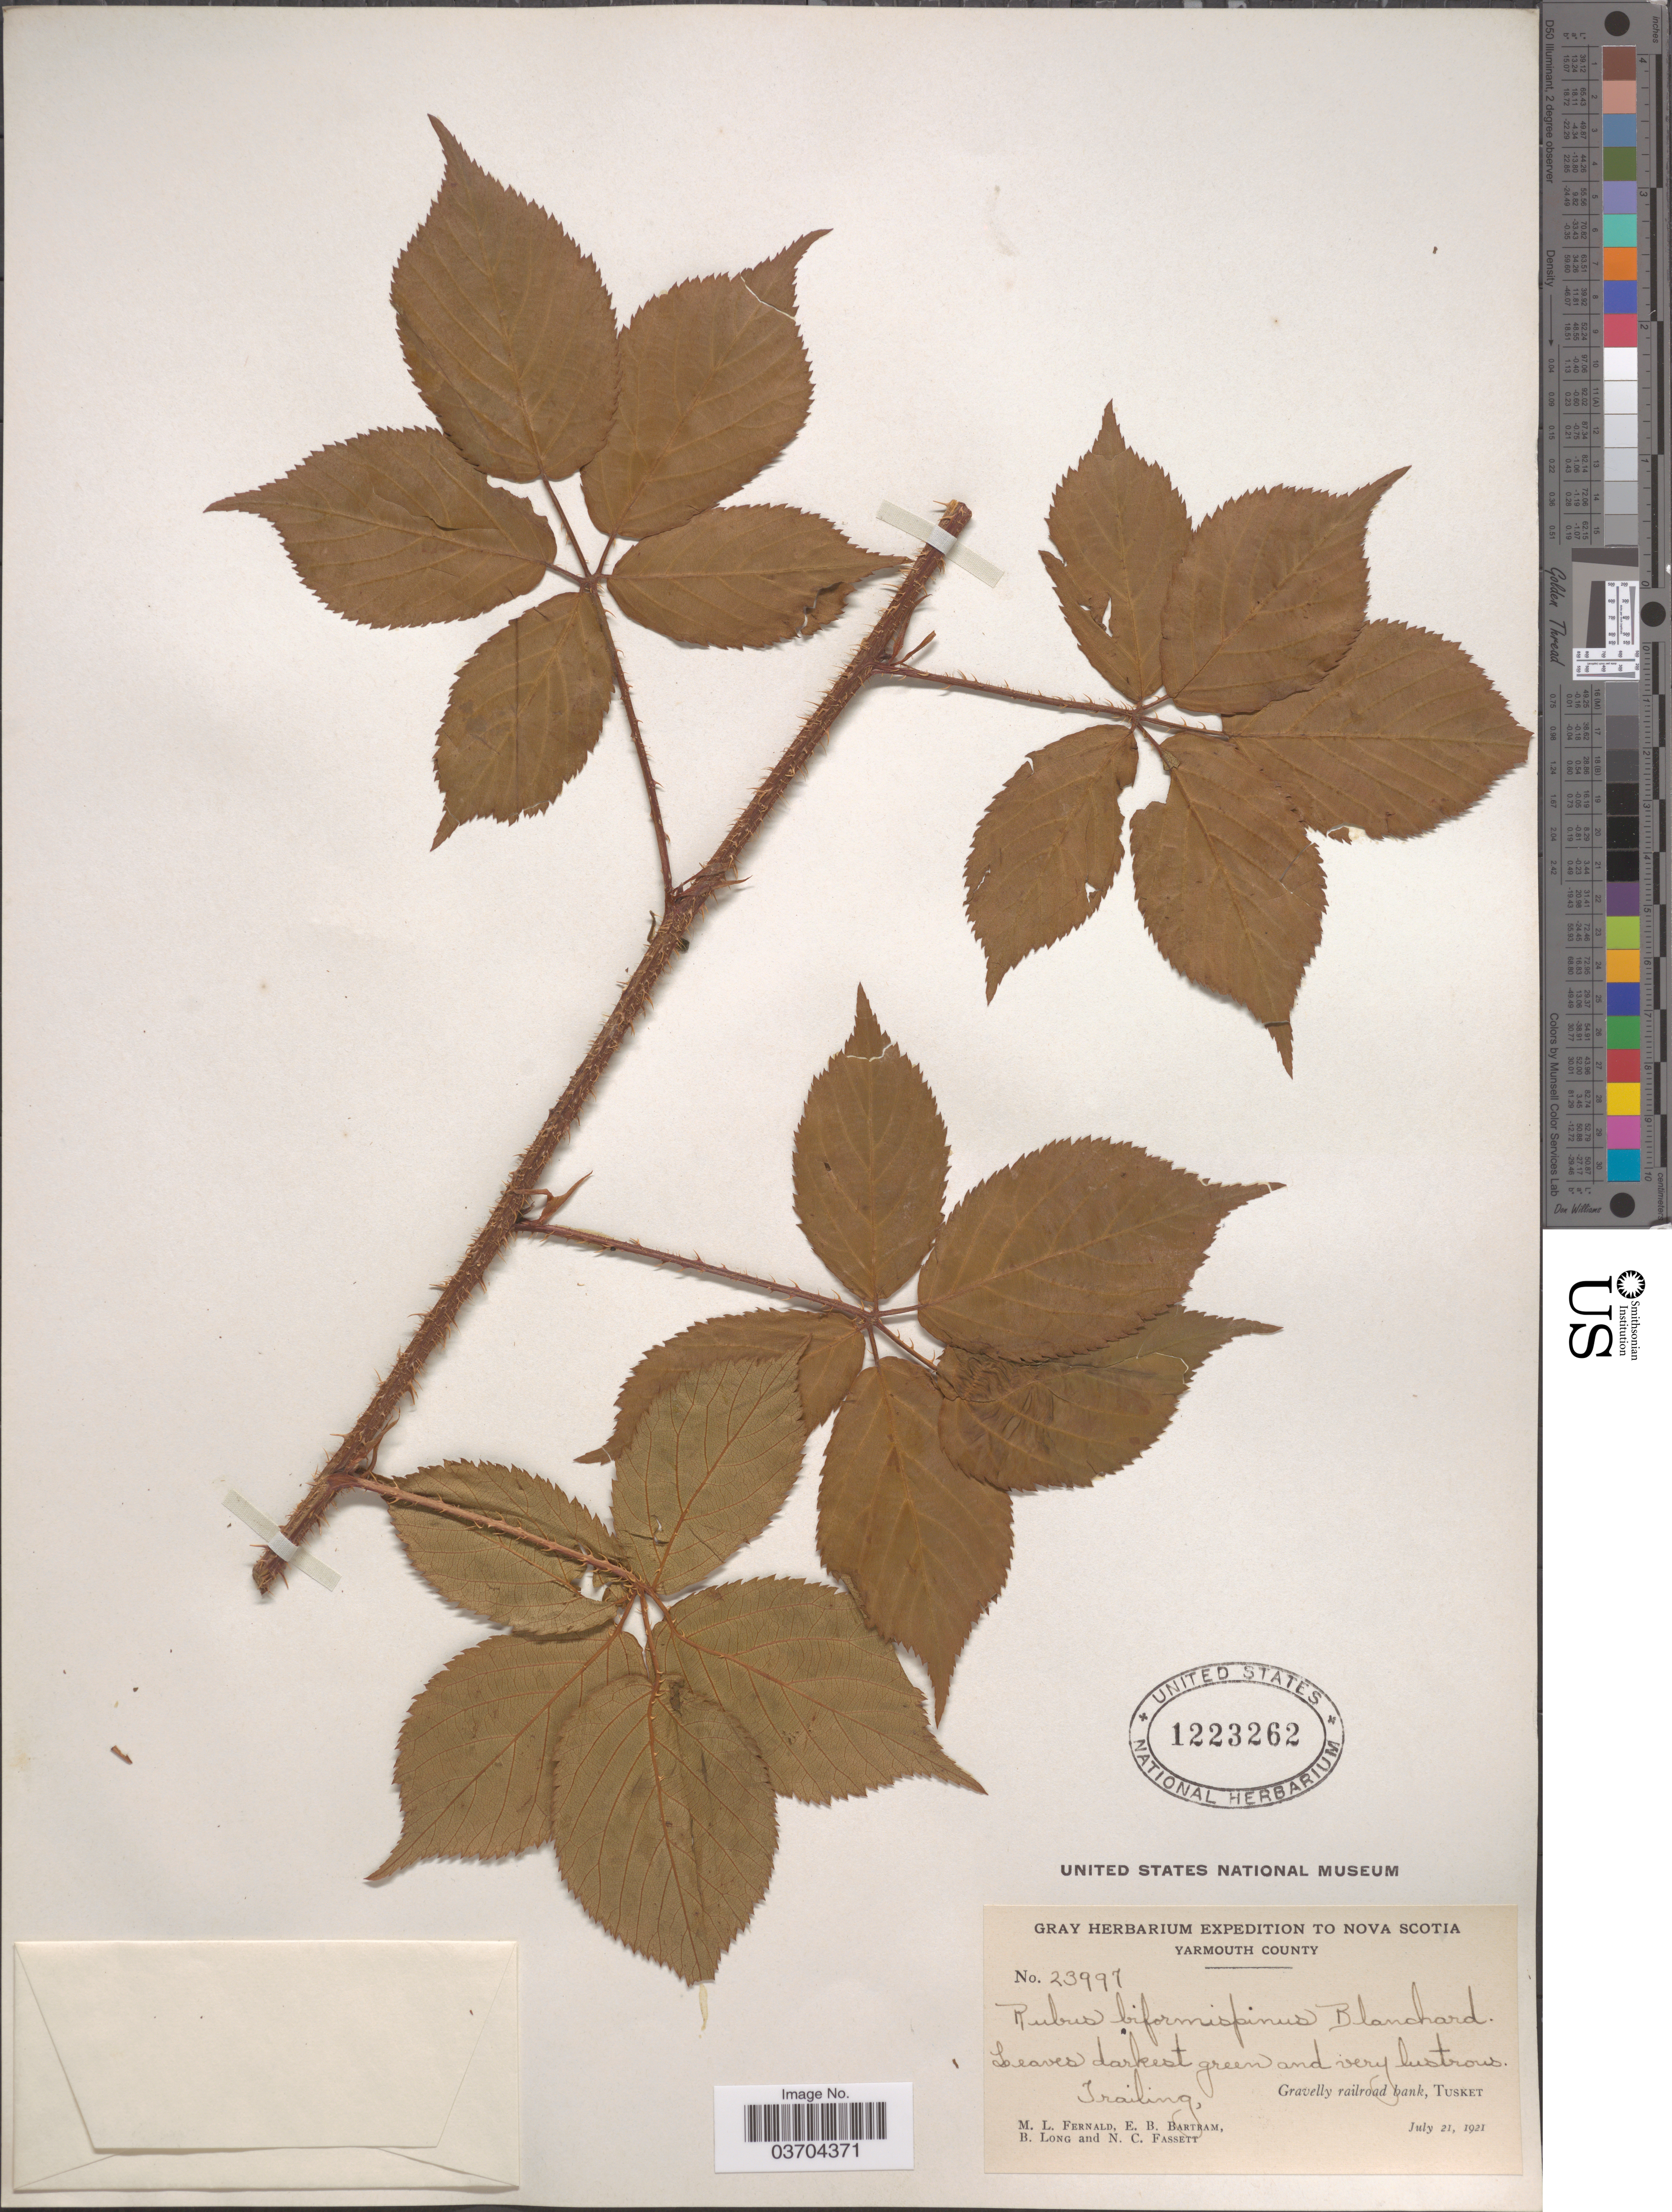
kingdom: Plantae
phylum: Tracheophyta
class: Magnoliopsida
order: Rosales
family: Rosaceae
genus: Rubus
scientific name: Rubus biformispinus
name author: Blanch.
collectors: M. L. Fernald, E. B. Bartram, B. Long & N. C. Fassett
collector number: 23997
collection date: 1921-07-21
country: Canada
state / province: Nova Scotia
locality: Yarmouth County. Gravelly railroad bank, Tusket.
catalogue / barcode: US 1223262